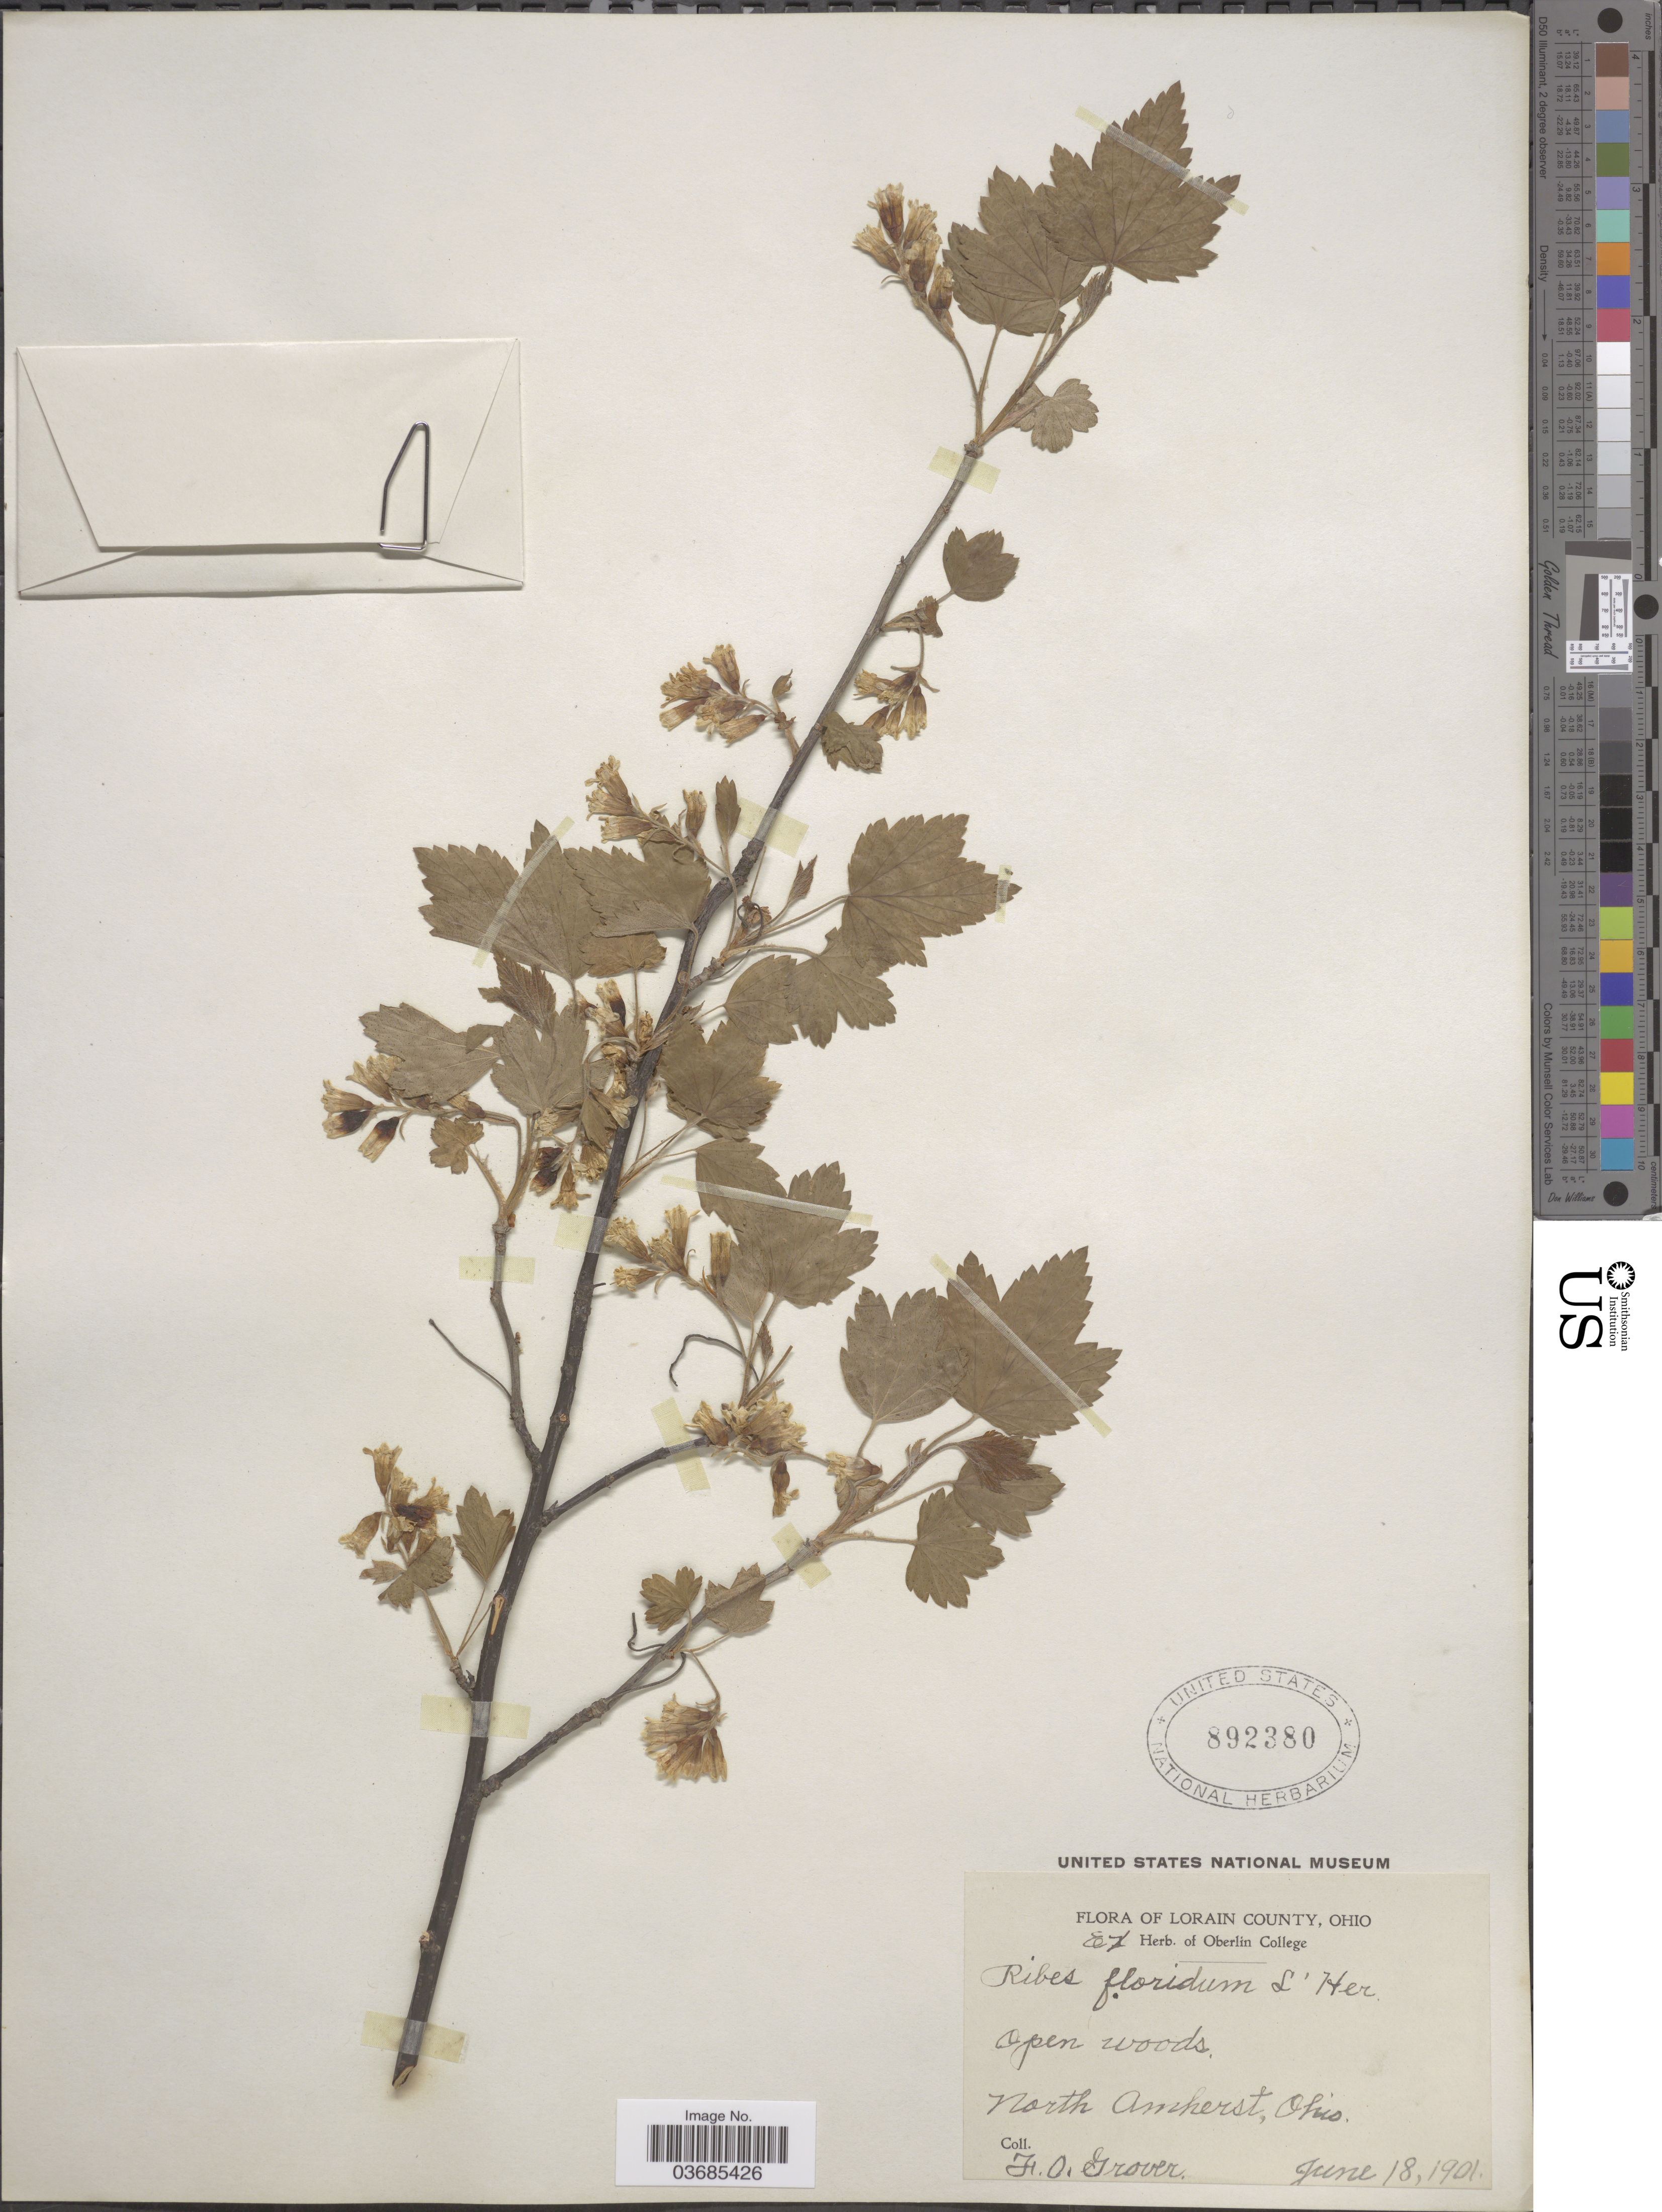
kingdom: Plantae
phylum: Tracheophyta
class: Magnoliopsida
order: Saxifragales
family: Grossulariaceae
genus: Ribes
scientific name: Ribes americanum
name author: Mill.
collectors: F. Grover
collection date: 1901-06-18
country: United States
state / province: Ohio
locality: Lorain County. Open woods. North Amherst.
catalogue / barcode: US 892380